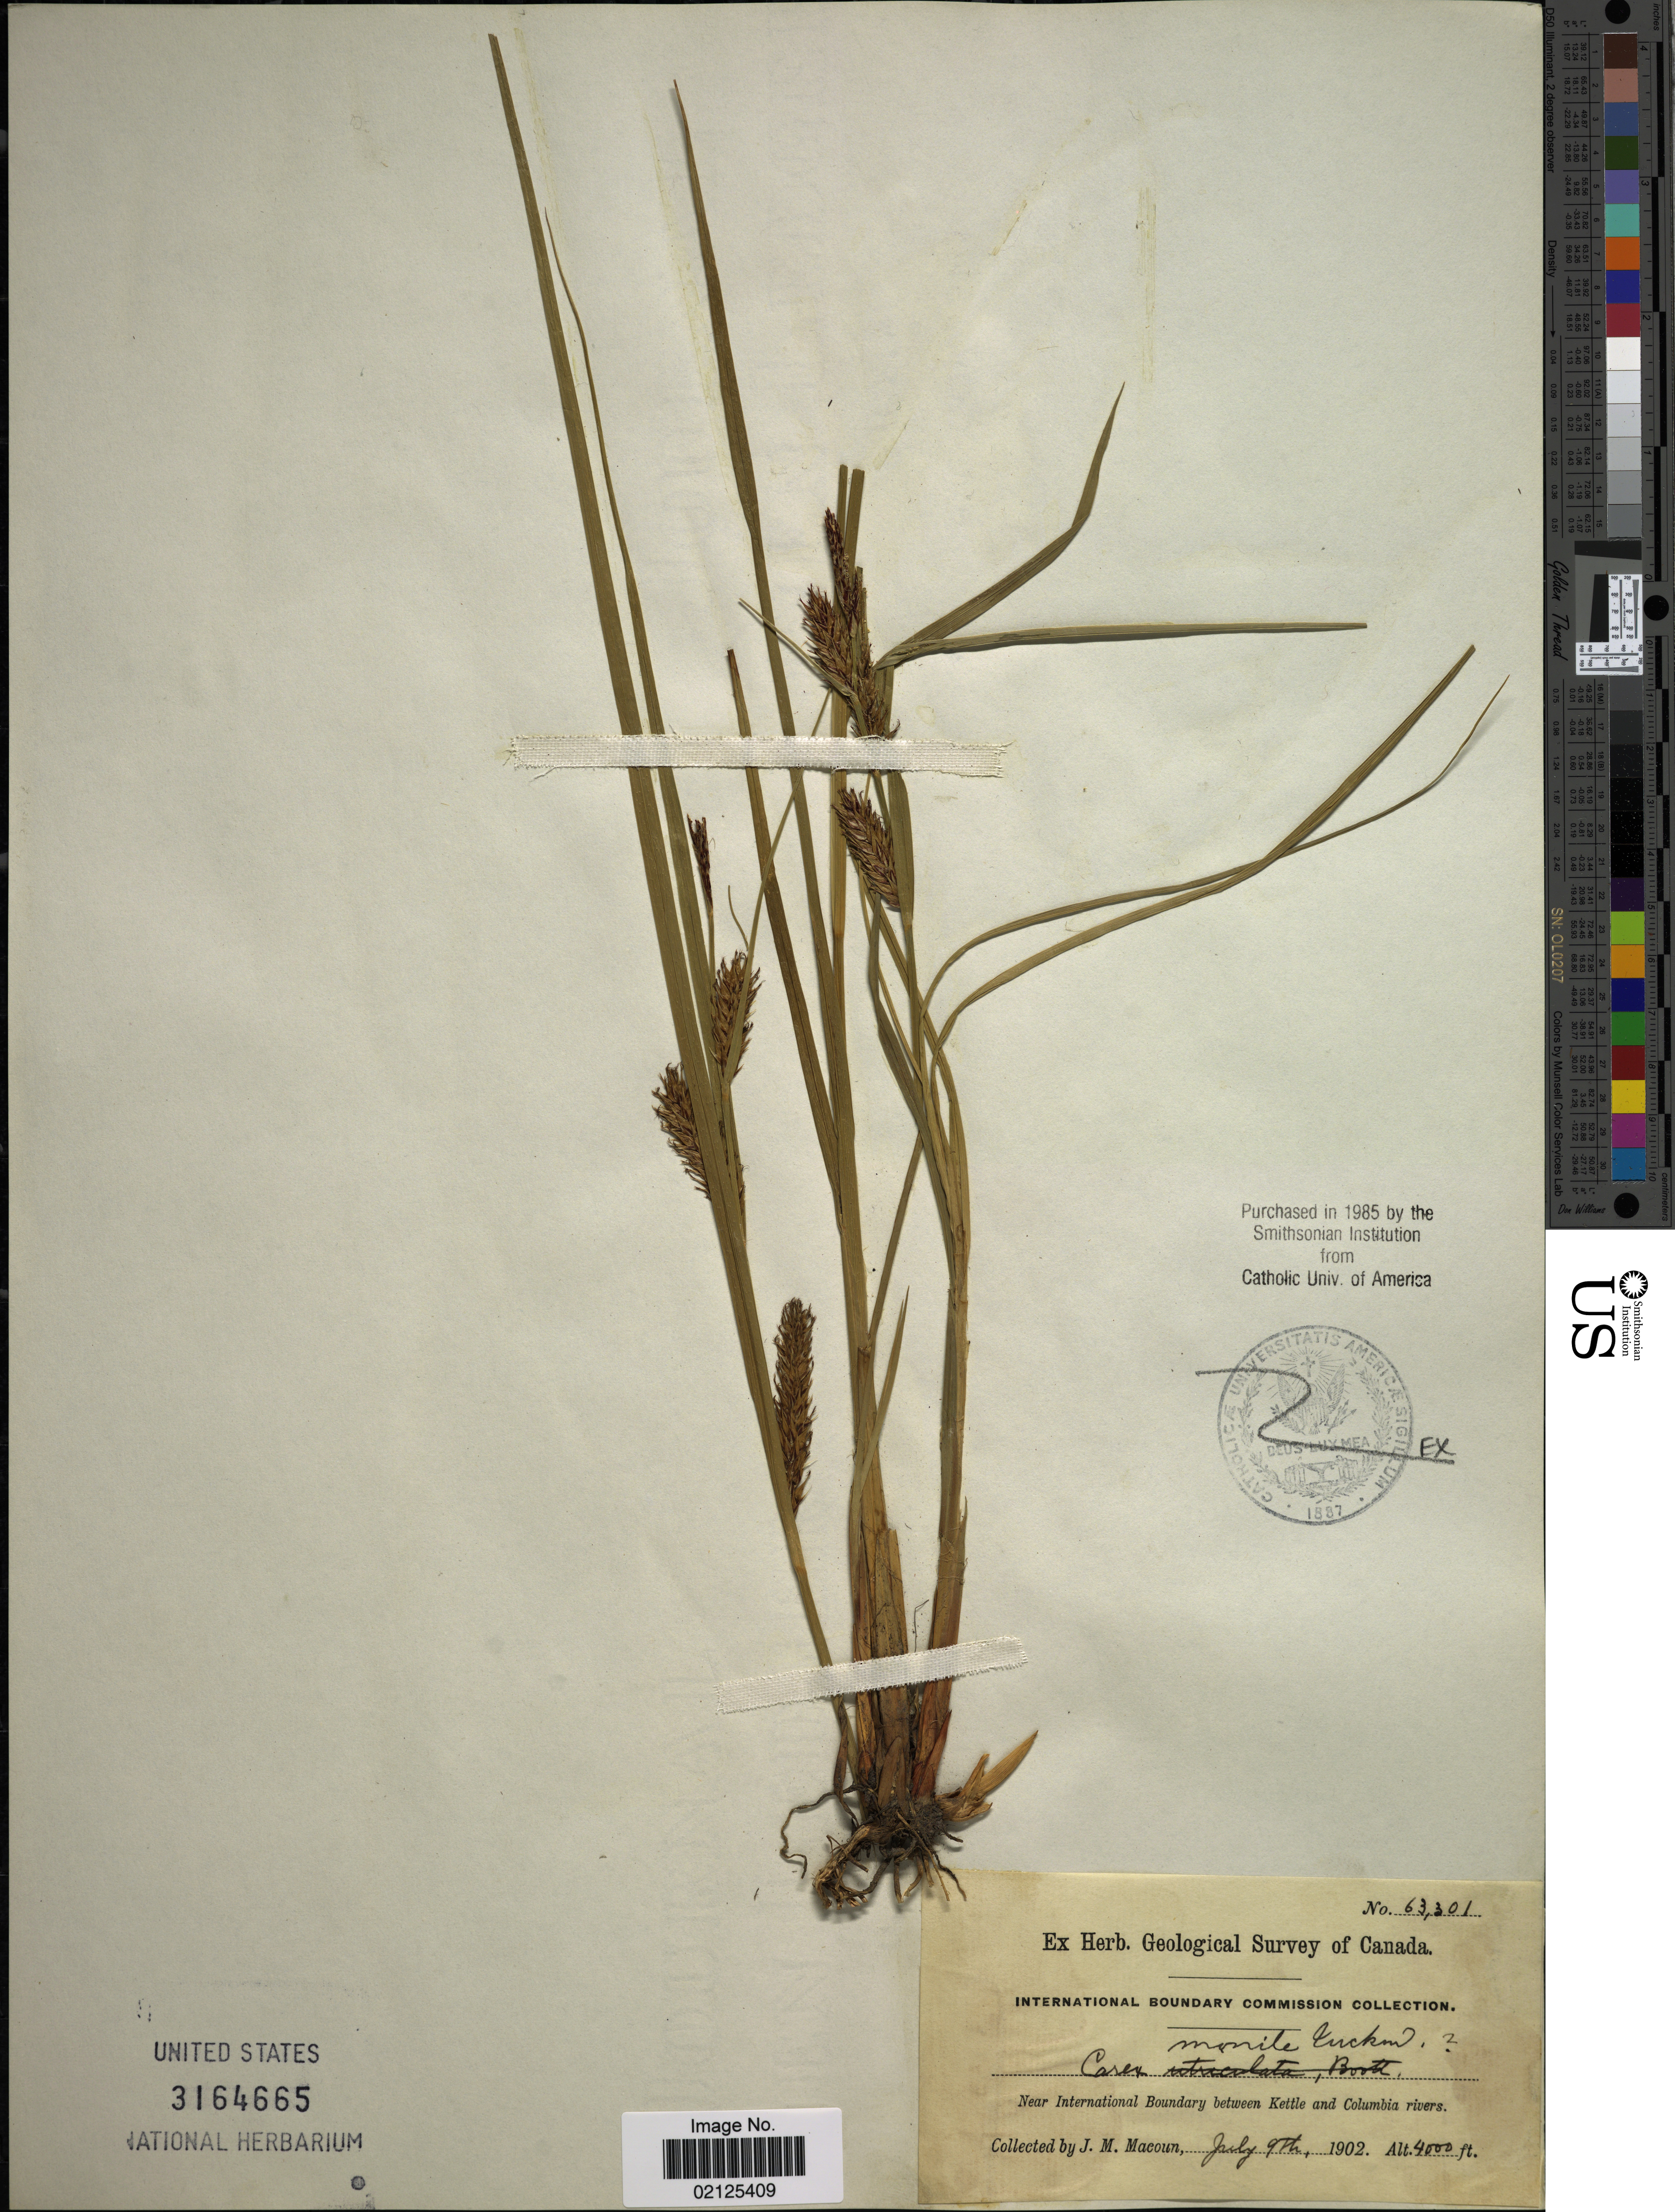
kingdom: Plantae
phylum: Tracheophyta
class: Liliopsida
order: Poales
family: Cyperaceae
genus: Carex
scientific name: Carex vesicaria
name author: L.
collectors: J. M. Macoun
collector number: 63301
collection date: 1902-07-09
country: Canada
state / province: British Columbia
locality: Near International Boundary between Kettle and Columbia rivers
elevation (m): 1219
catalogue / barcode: US 3164665